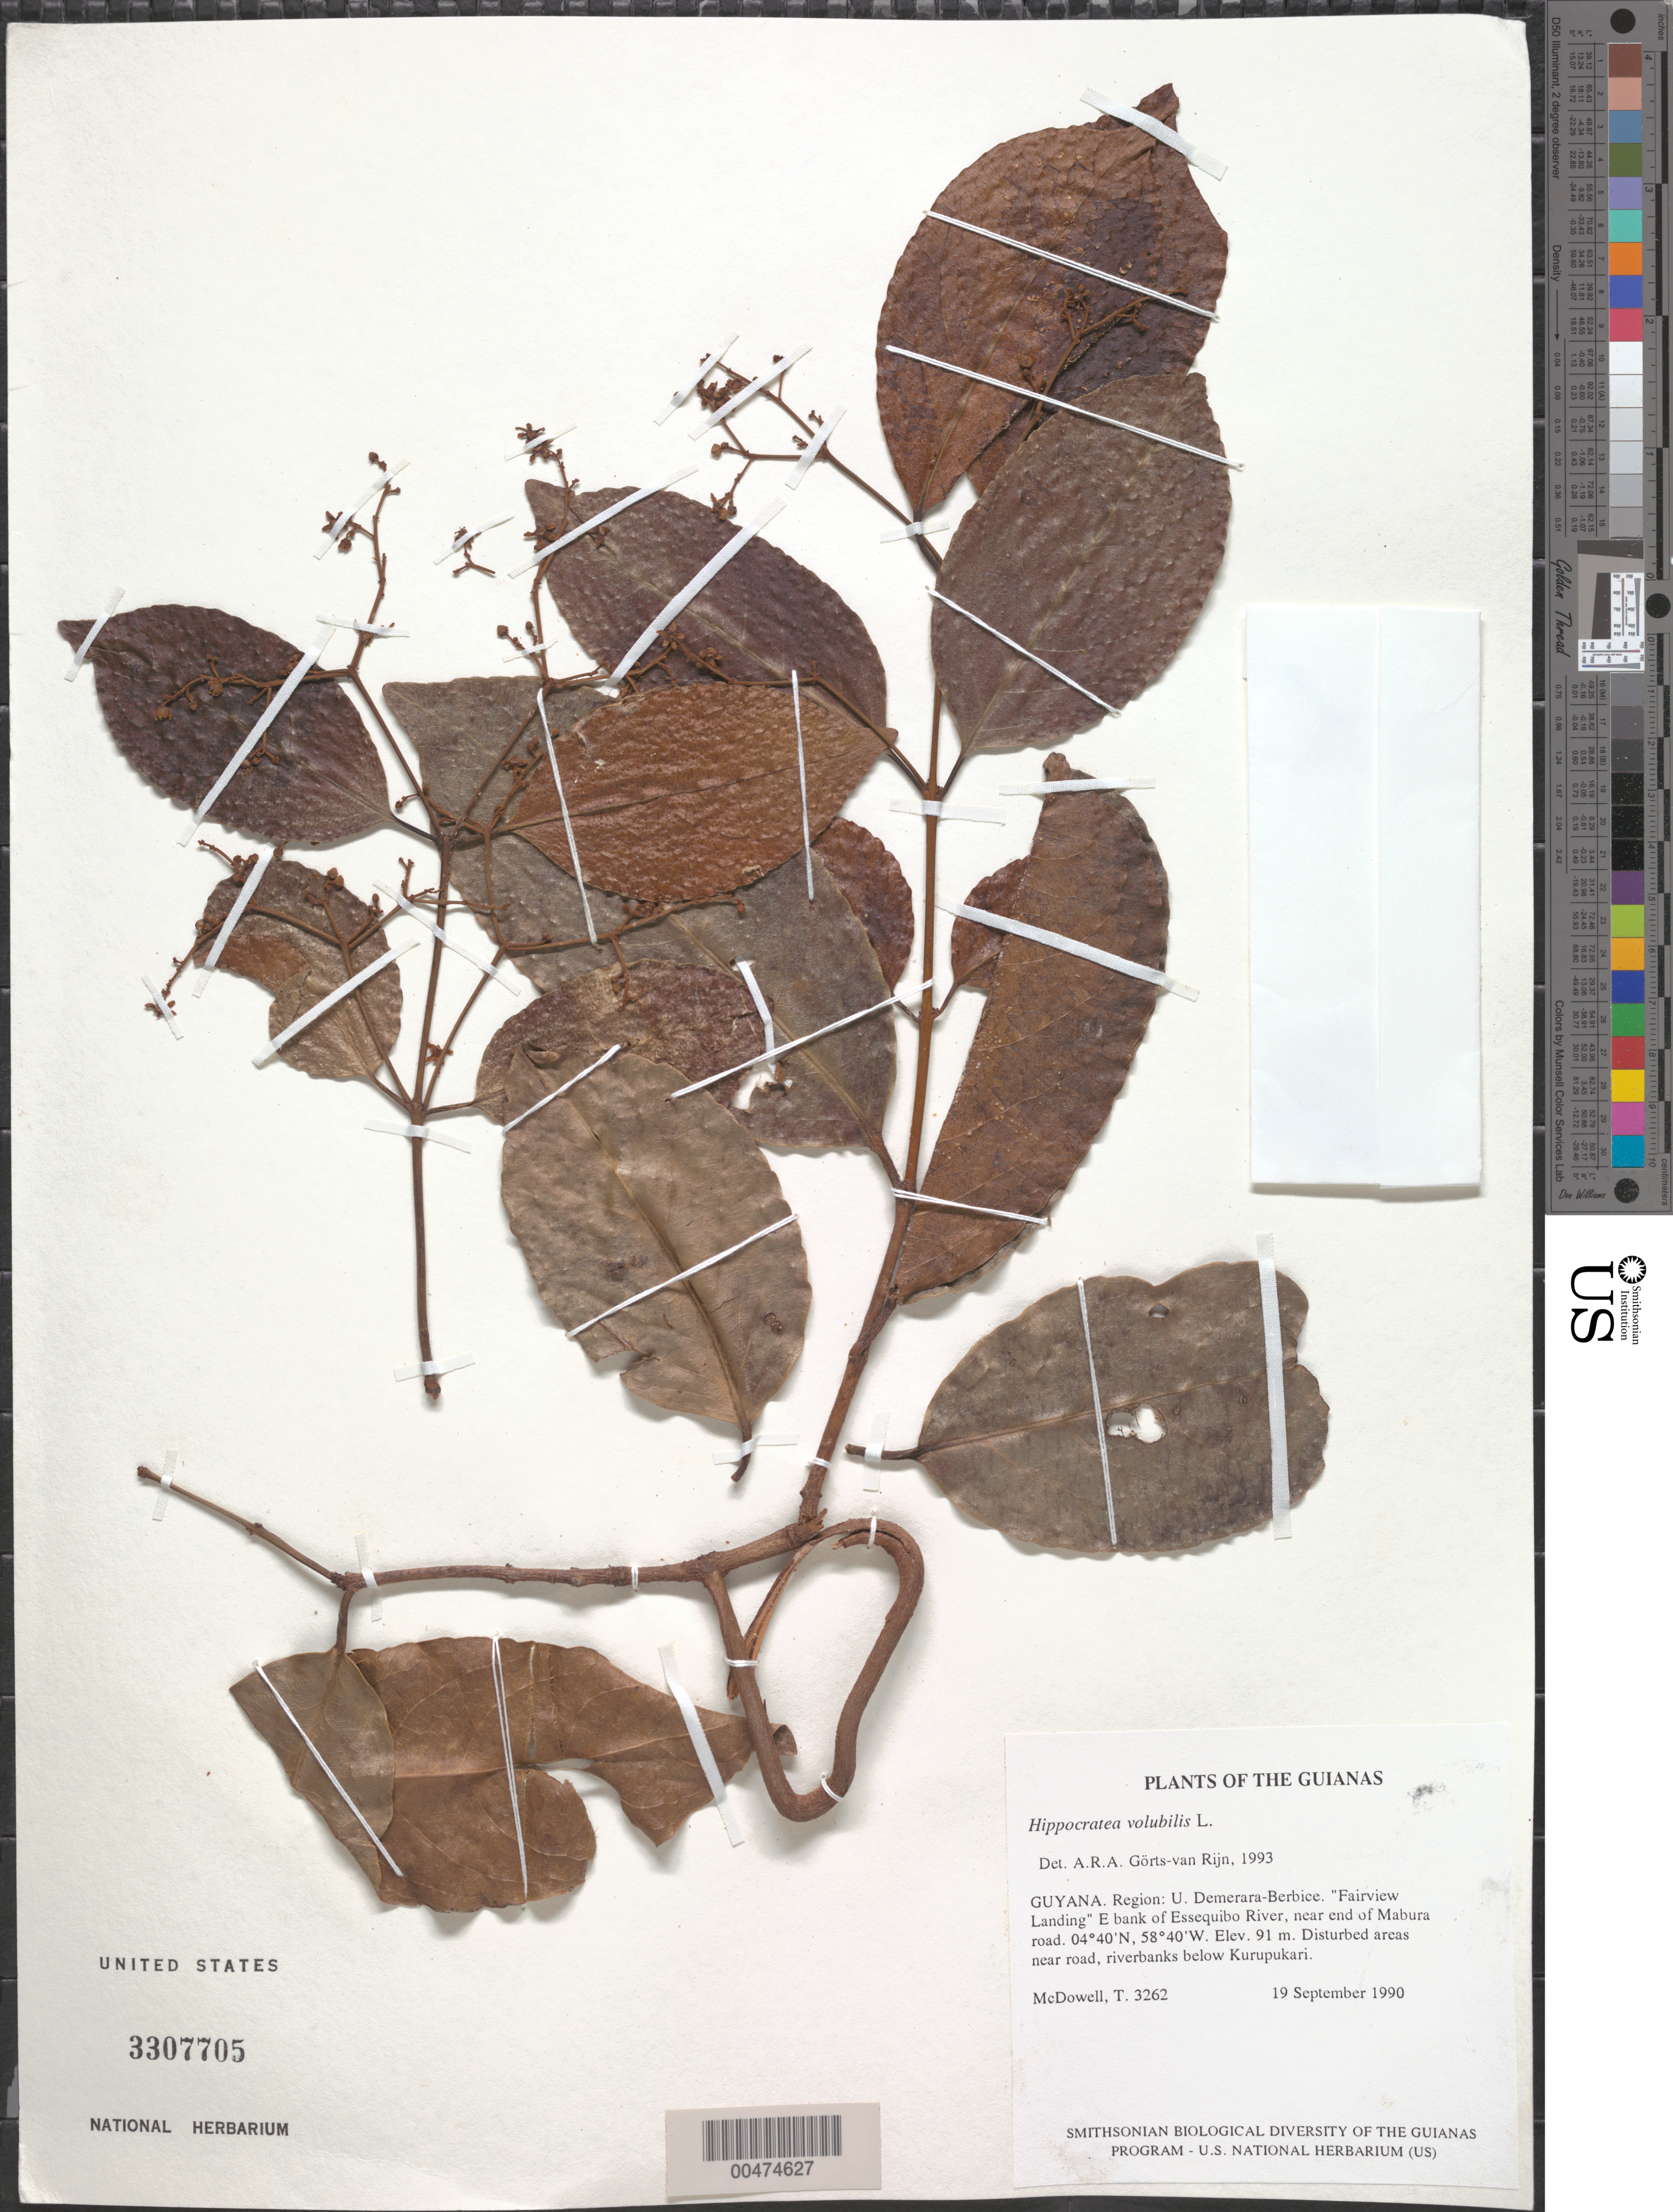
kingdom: Plantae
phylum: Tracheophyta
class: Magnoliopsida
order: Celastrales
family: Celastraceae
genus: Hippocratea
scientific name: Hippocratea volubilis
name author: L.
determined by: Görts-van Rijn, A. R. A.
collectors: T. McDowell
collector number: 3262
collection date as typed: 19 September 1990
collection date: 1990-09-19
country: Guyana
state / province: U. Demerara-Berbice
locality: "Fairview Landing" E bank of Essequibo River, near end of Mabura road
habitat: Disturbed areas near road, riverbanks below Kurupukari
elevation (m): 91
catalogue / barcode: US 3307705